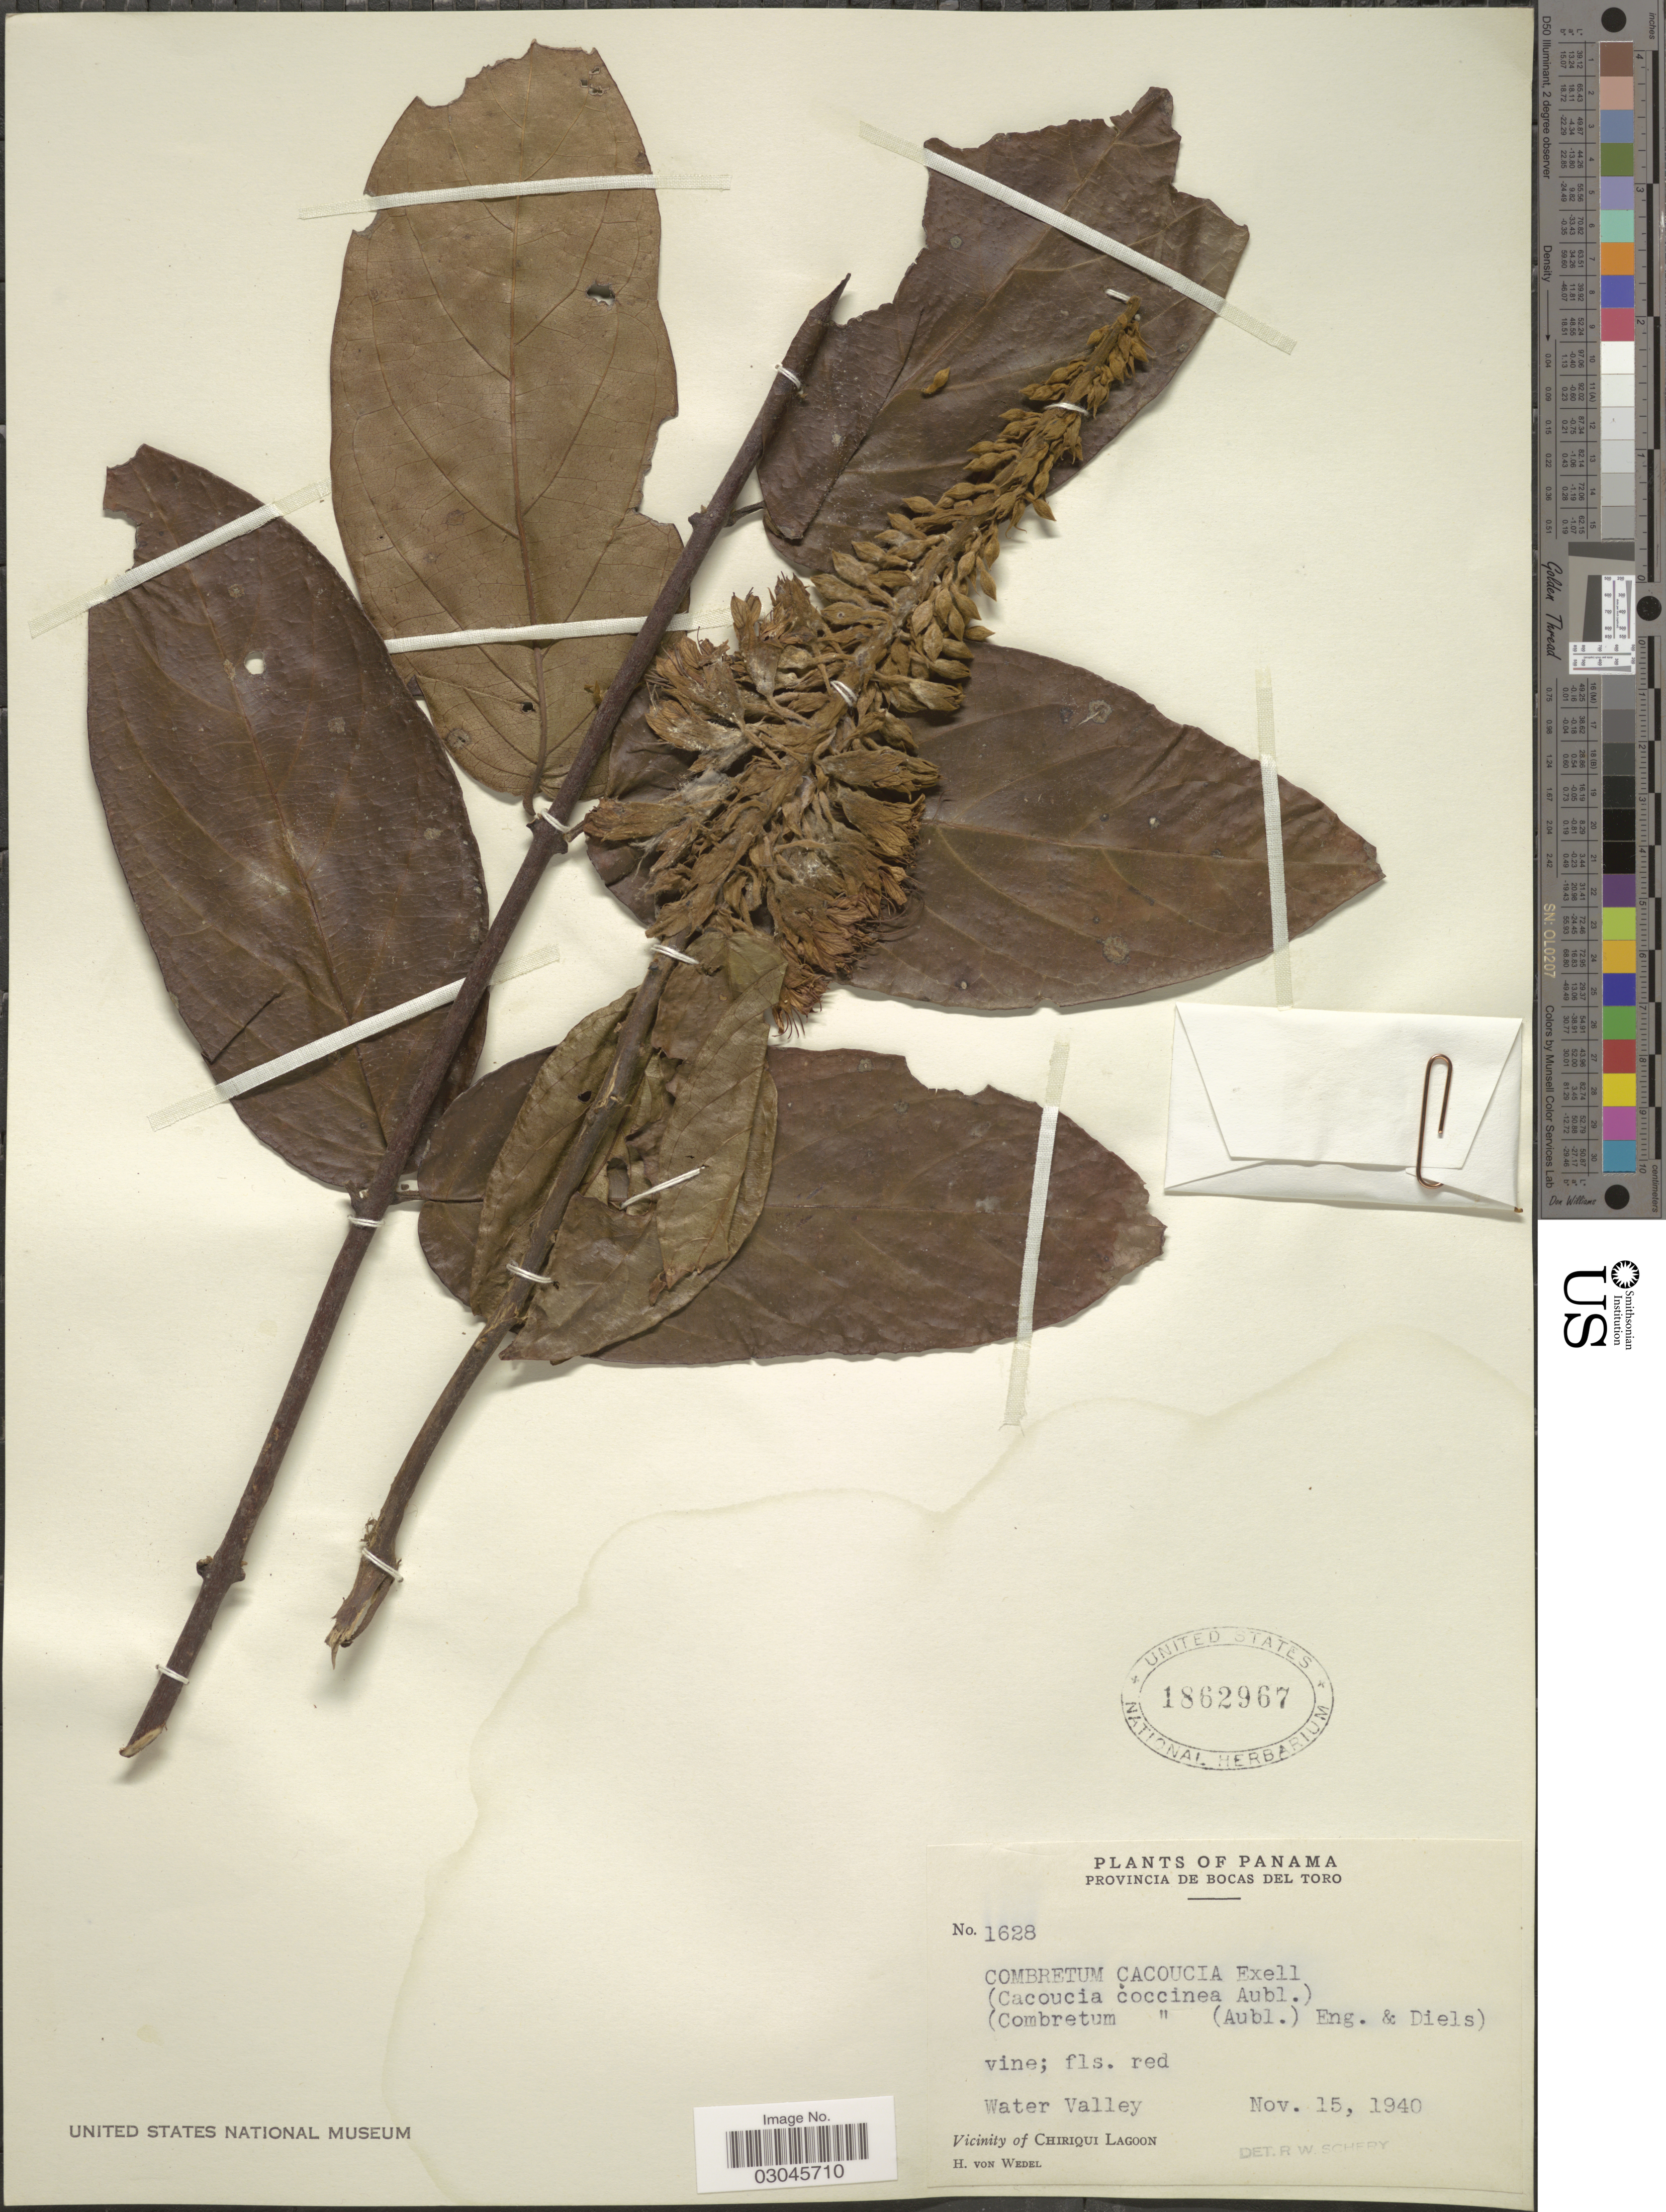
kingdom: Plantae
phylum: Tracheophyta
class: Magnoliopsida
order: Myrtales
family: Combretaceae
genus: Combretum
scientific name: Combretum cacoucia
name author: Exell ex Sandwith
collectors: H. von Wedel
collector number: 1628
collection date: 1940-11-15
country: Panama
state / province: Bocas del Toro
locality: Water Valley, Vicinity of Chiriqui Lagoon.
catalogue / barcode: US 1862967